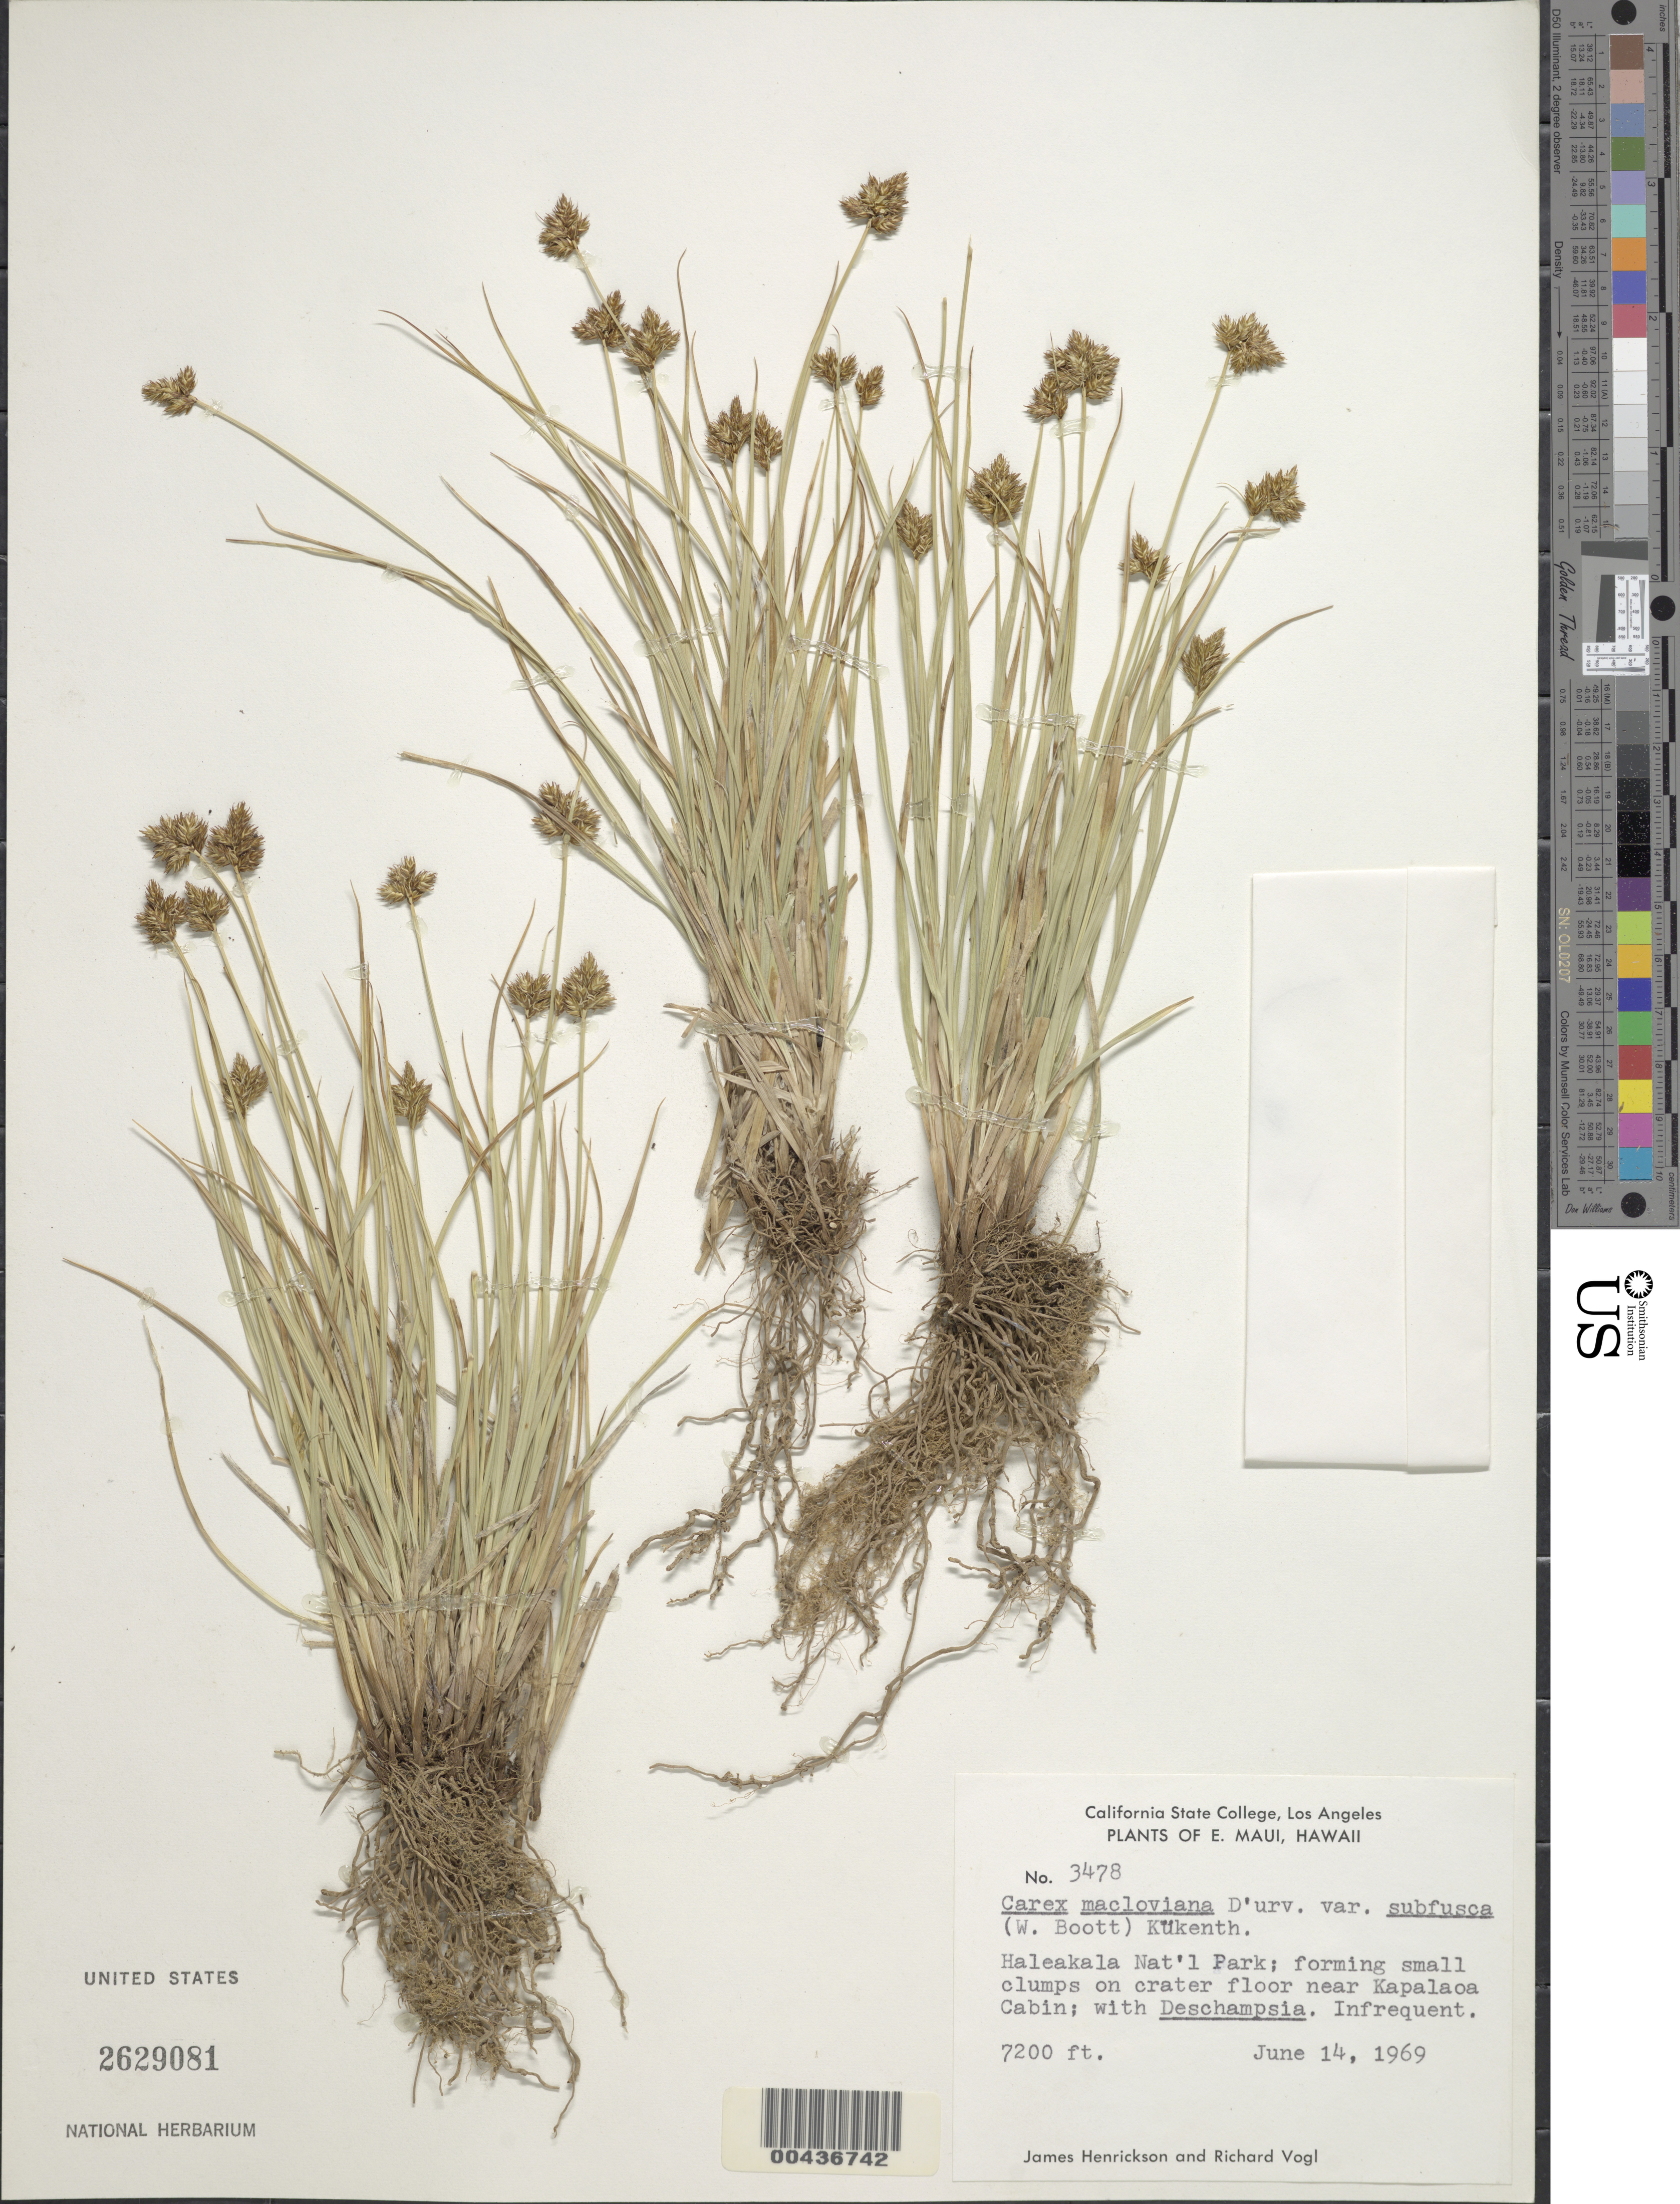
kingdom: Plantae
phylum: Tracheophyta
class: Liliopsida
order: Poales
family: Cyperaceae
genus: Carex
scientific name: Carex subfusca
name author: W. Boott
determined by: Wagner, W. L., (BOT), Smithsonian Institution - National Museum of Natural History (UNITED STATES)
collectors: J. S. Henrickson & R. Vogl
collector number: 3478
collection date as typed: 14 Jun 1969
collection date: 1969-06-14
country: United States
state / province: Hawaii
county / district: Maui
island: Maui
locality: E Maui, Haleakala National Park, near Kapalaoa Cabin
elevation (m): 2195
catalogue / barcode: US 2629081